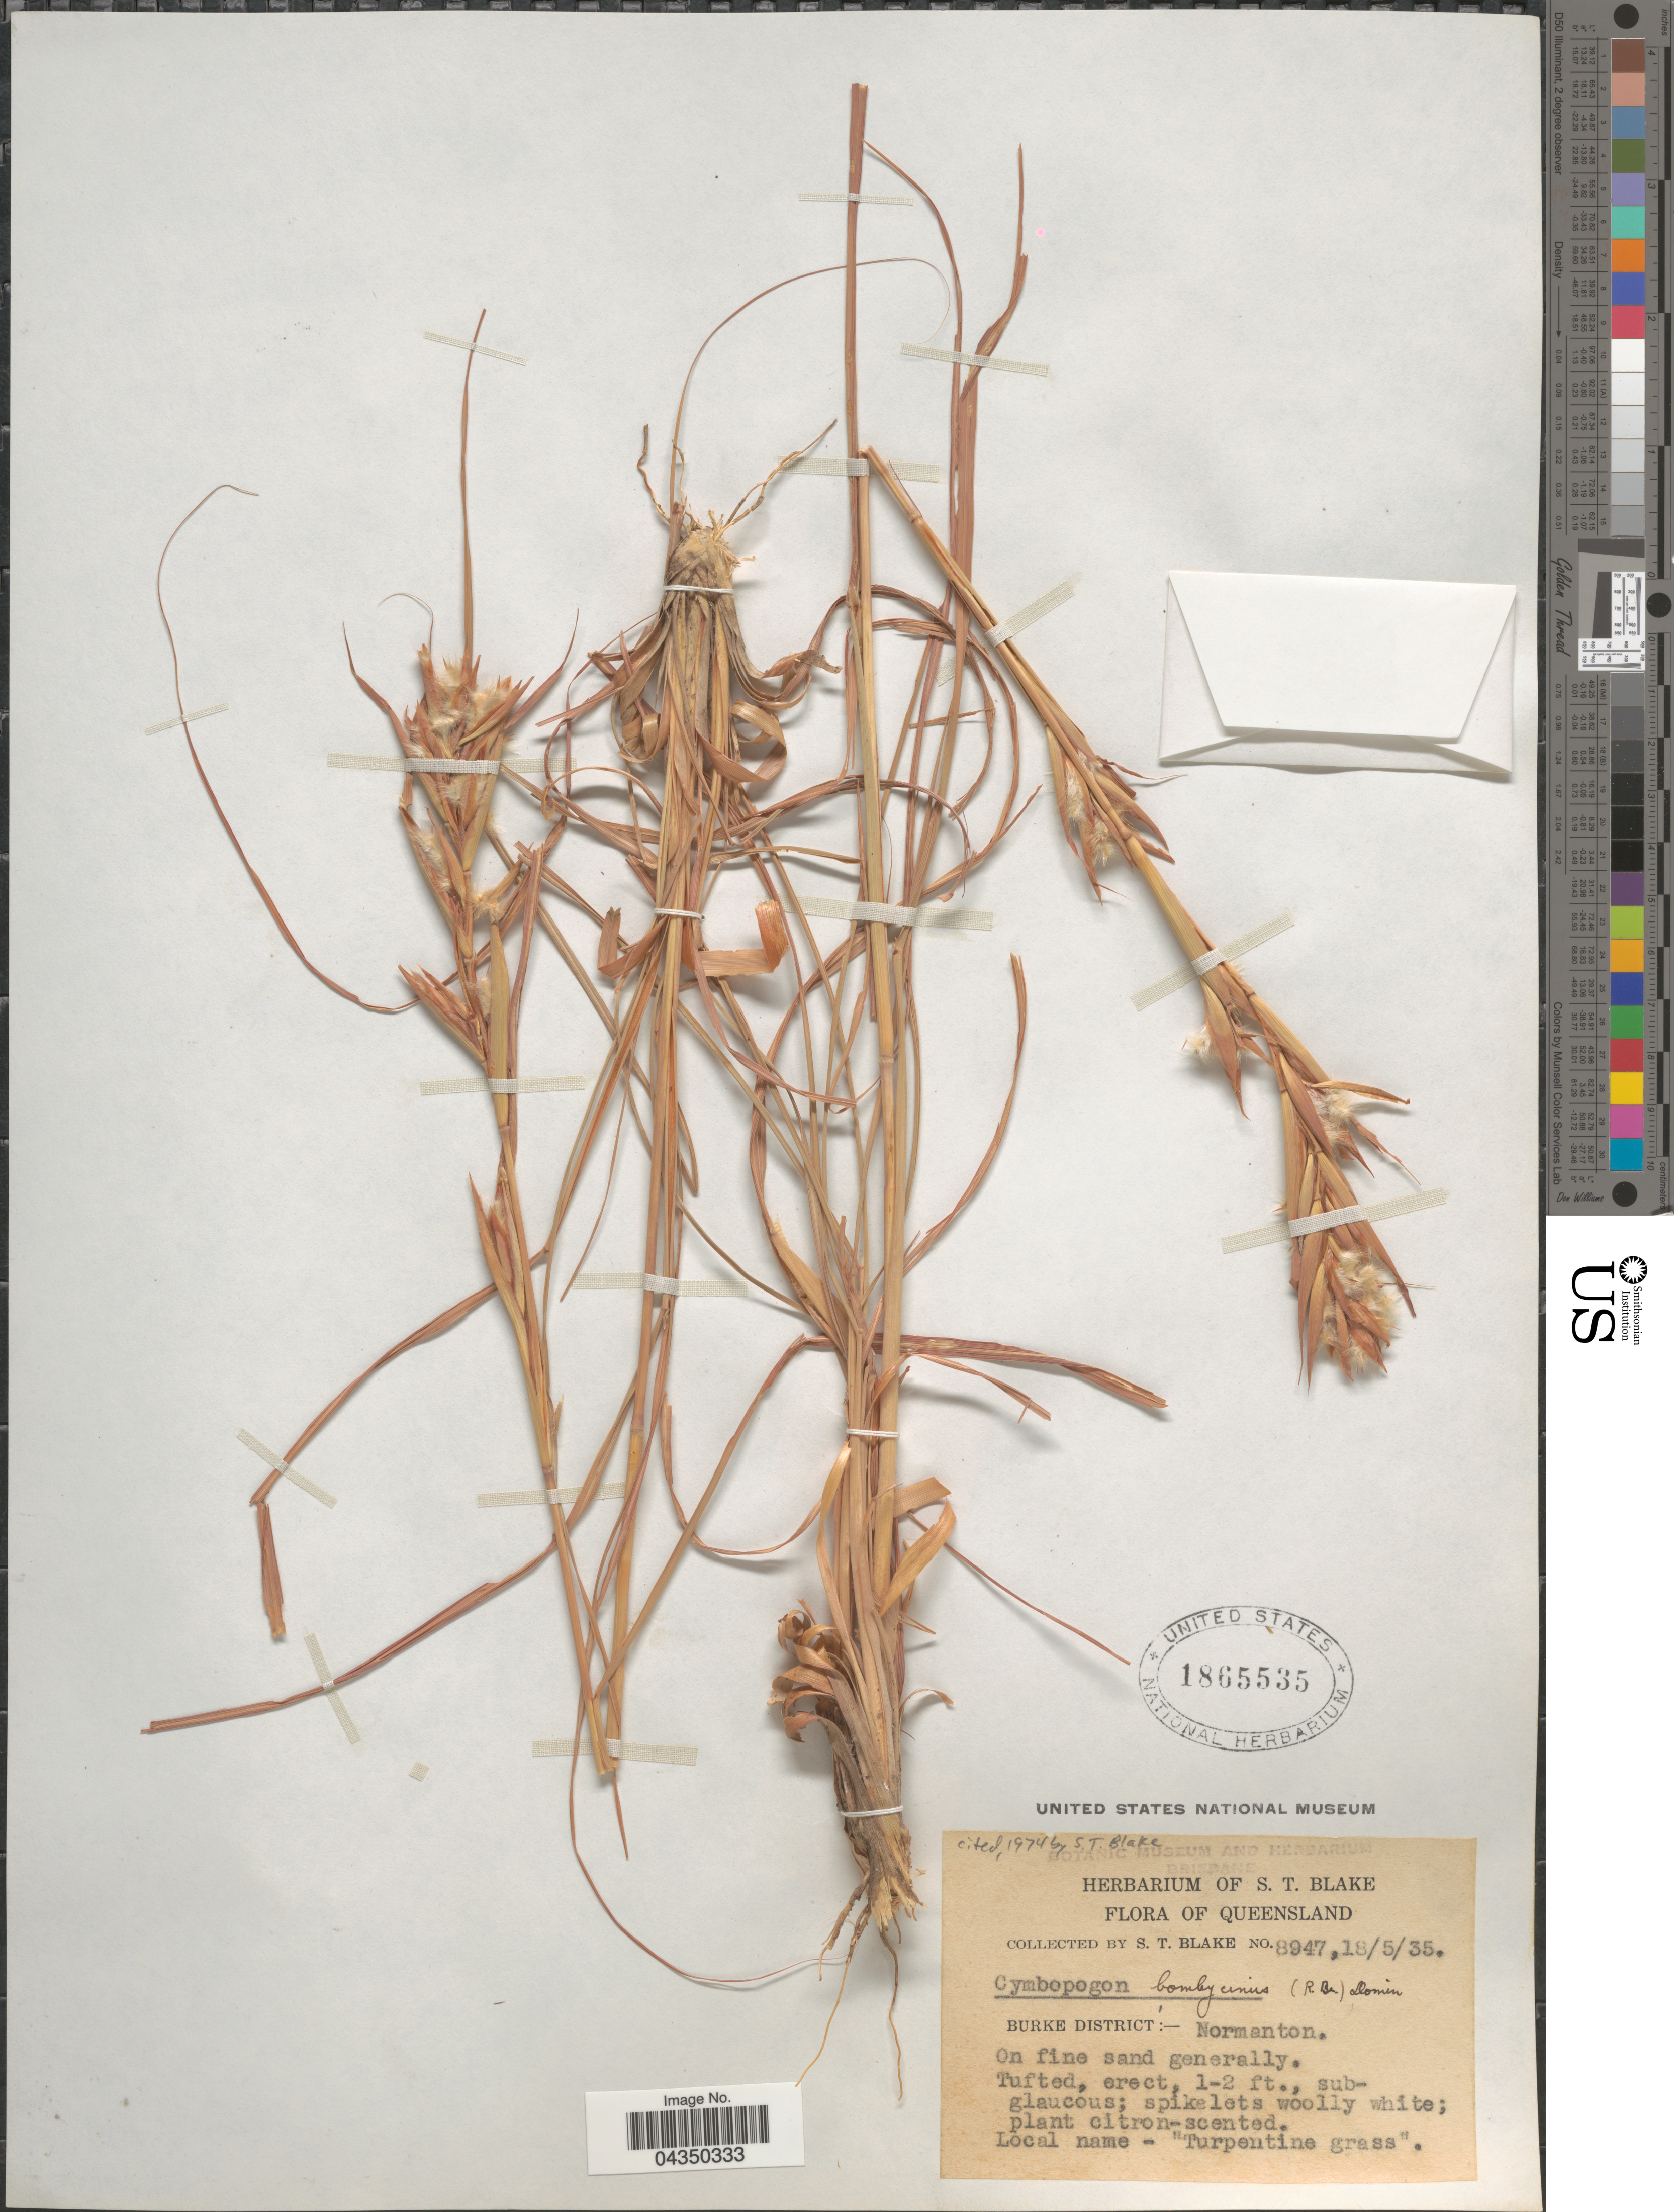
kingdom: Plantae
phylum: Tracheophyta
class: Liliopsida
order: Poales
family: Poaceae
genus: Cymbopogon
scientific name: Cymbopogon bombycinus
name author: A. Camus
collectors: S. T. Blake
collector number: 8947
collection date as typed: Transcribed d/m/y: 18/5/35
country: Australia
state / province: Queensland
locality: Burke District: Normanton, On fine sand generally.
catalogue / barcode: US 1865535